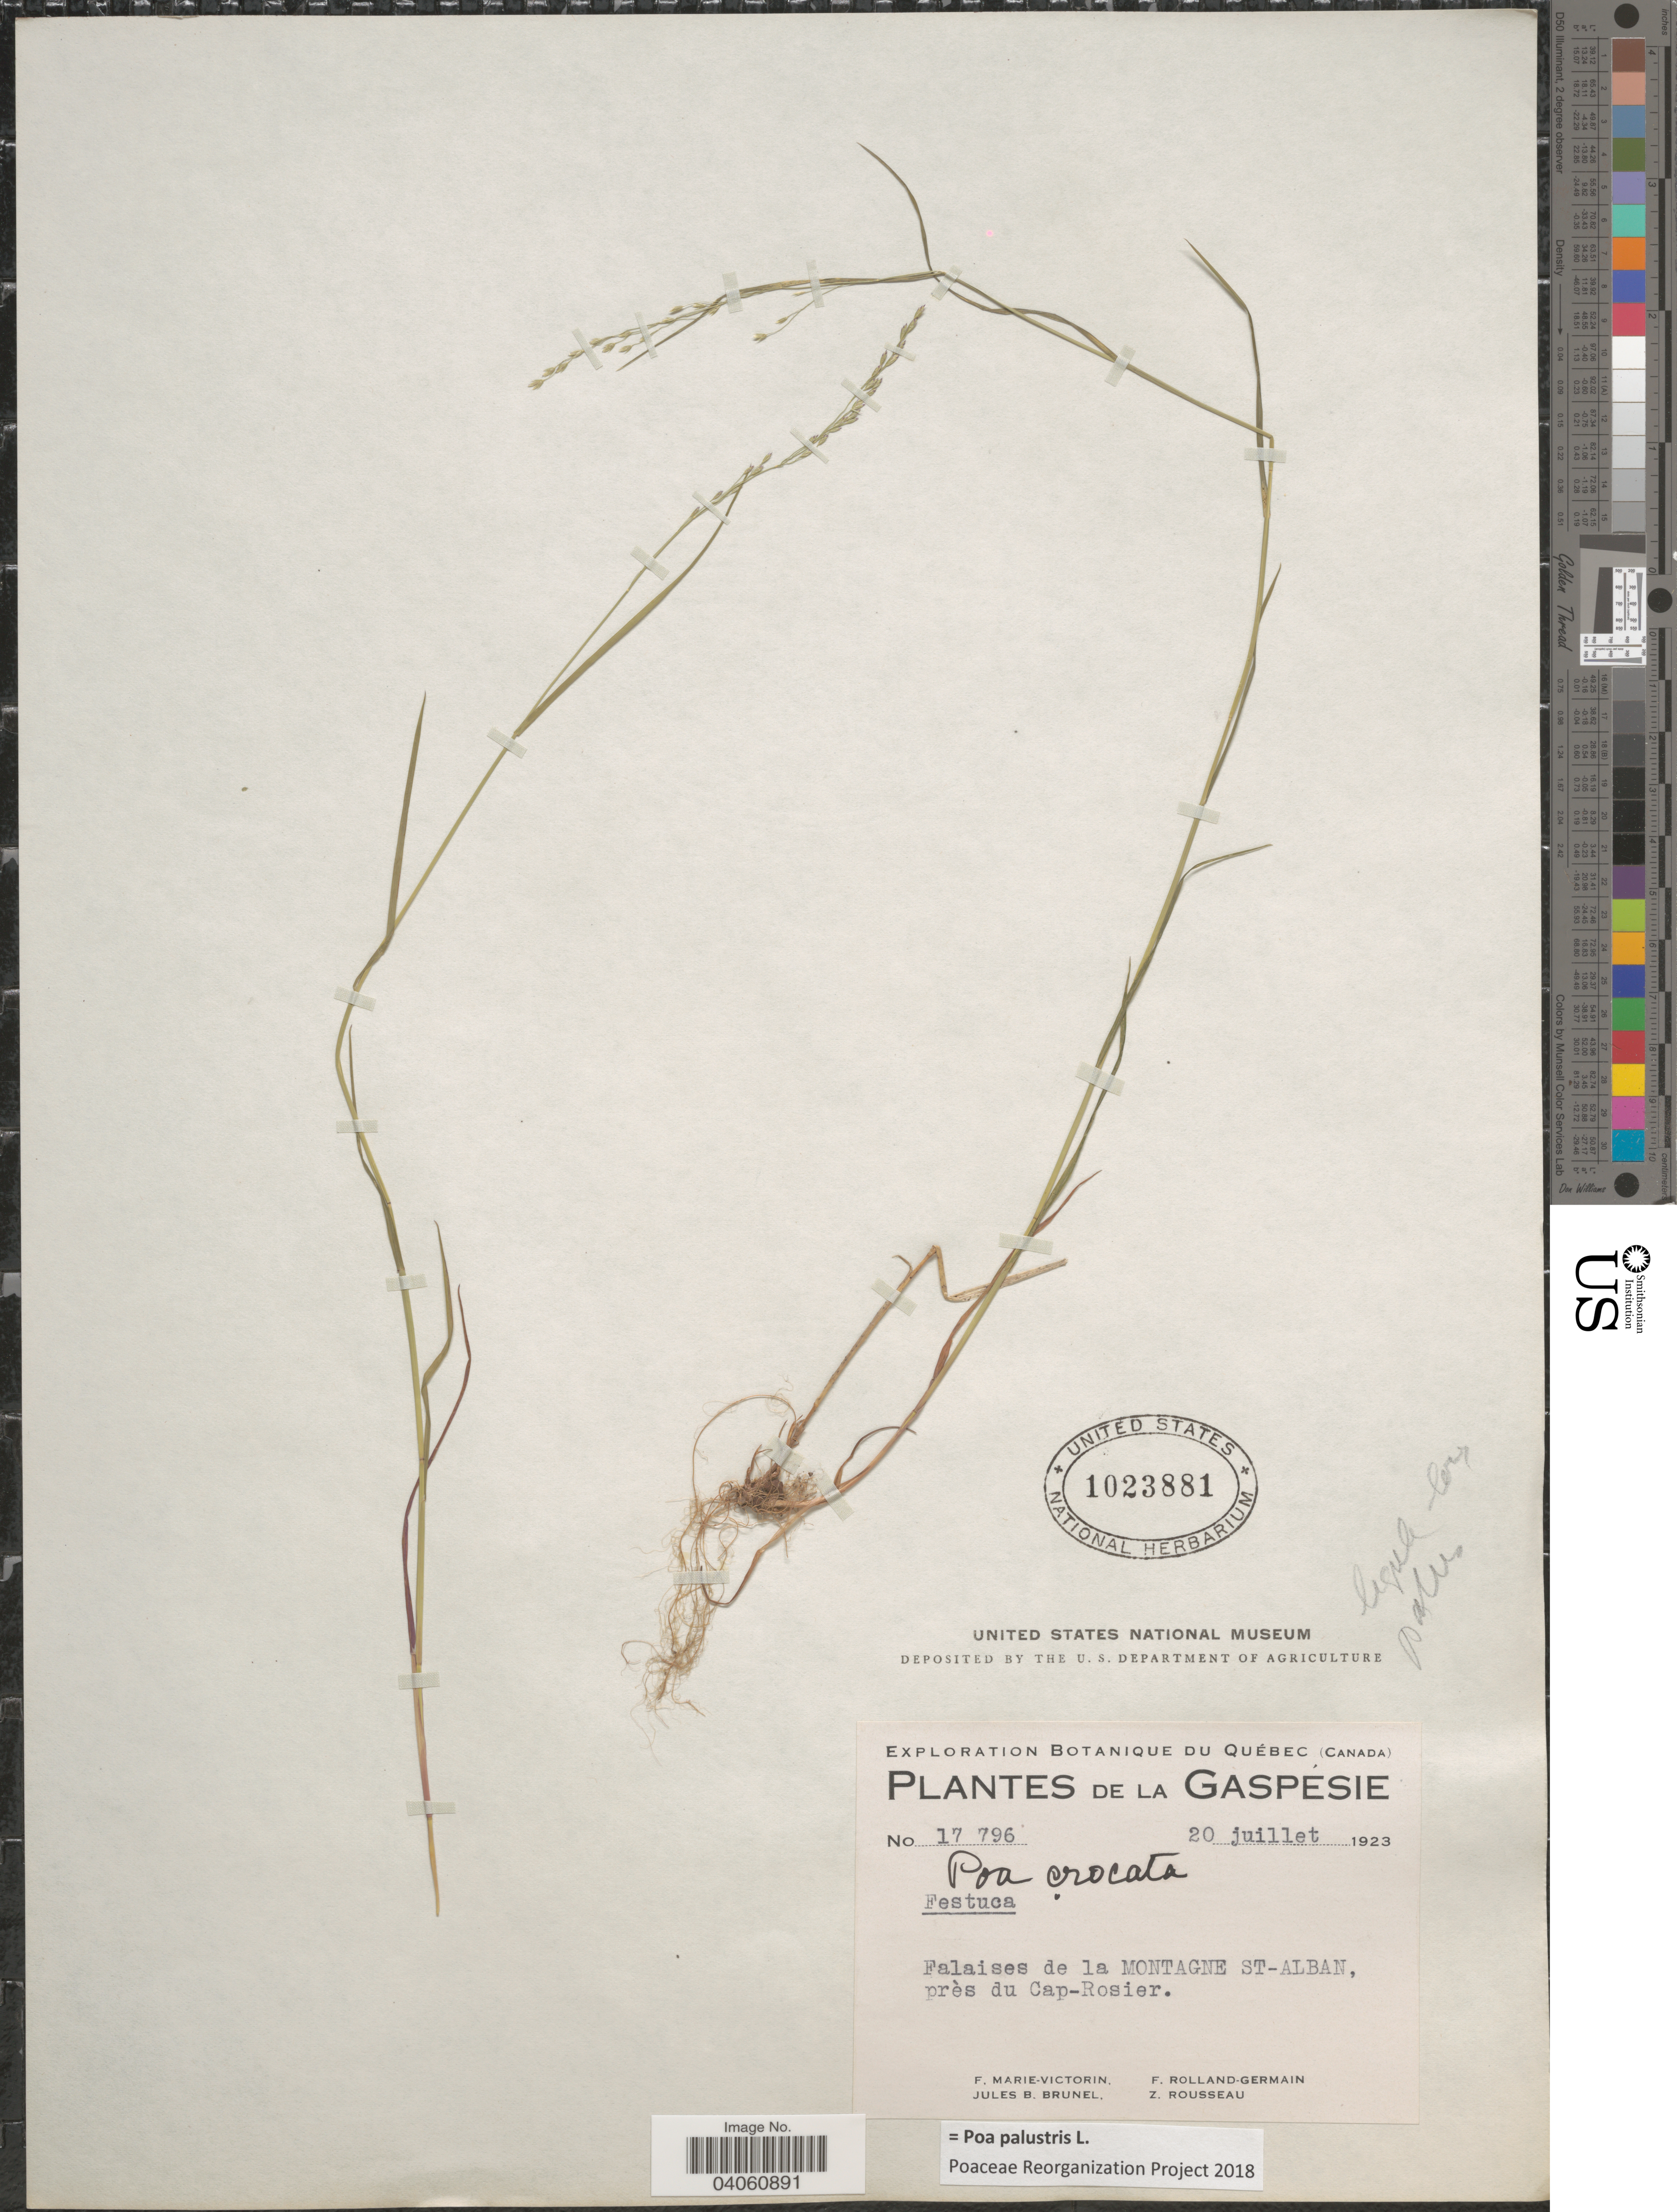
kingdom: Plantae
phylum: Tracheophyta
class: Liliopsida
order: Poales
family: Poaceae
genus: Poa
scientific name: Poa palustris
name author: L.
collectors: F. Marie-Victorin, J. Brunel, Rolland-Germain & Z. Rousseau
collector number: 17796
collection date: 1923-07-20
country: Canada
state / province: Quebec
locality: La Gaspésie. Falaises de la Montagne St-Alban, près du Cap-Rosier.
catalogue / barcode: US 1023881